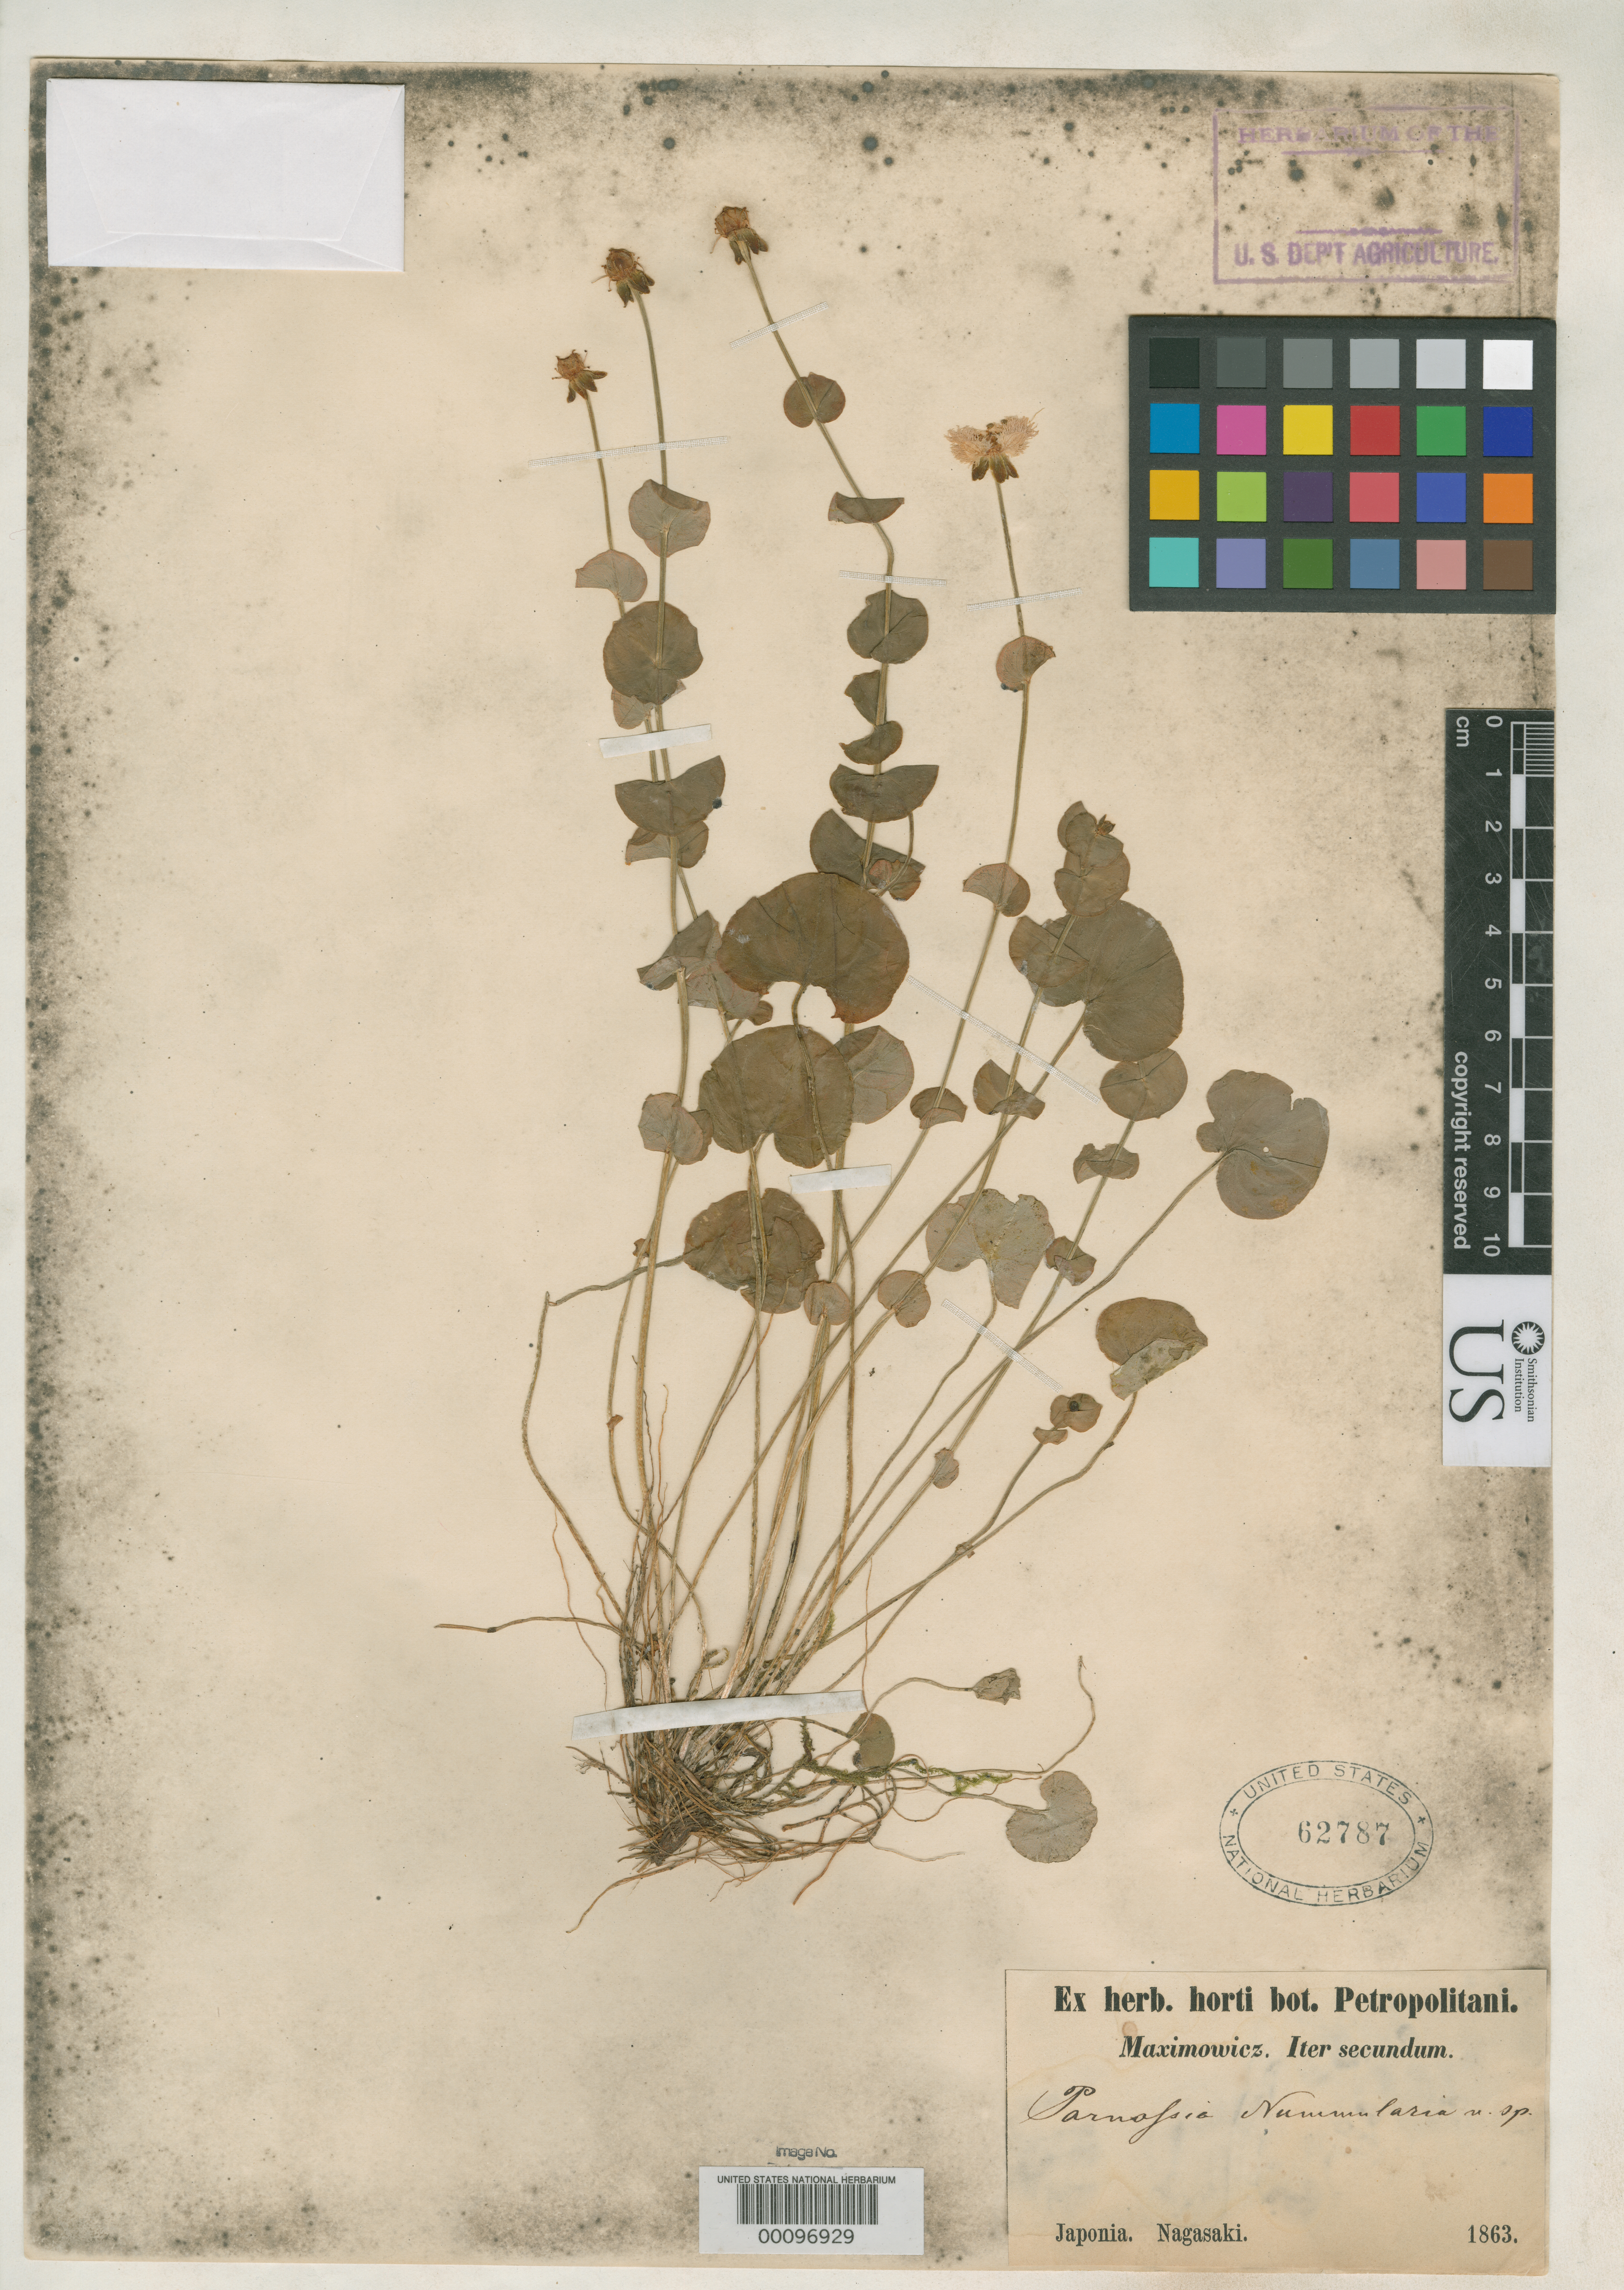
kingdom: Plantae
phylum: Tracheophyta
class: Magnoliopsida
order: Celastrales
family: Parnassiaceae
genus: Parnassia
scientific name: Parnassia nummularia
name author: Maxim.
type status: Type Fragment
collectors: C. J. Maximowicz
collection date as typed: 1863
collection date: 1863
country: Japan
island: Kyushu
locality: Japonia. Nagasaki.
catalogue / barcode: US 62787